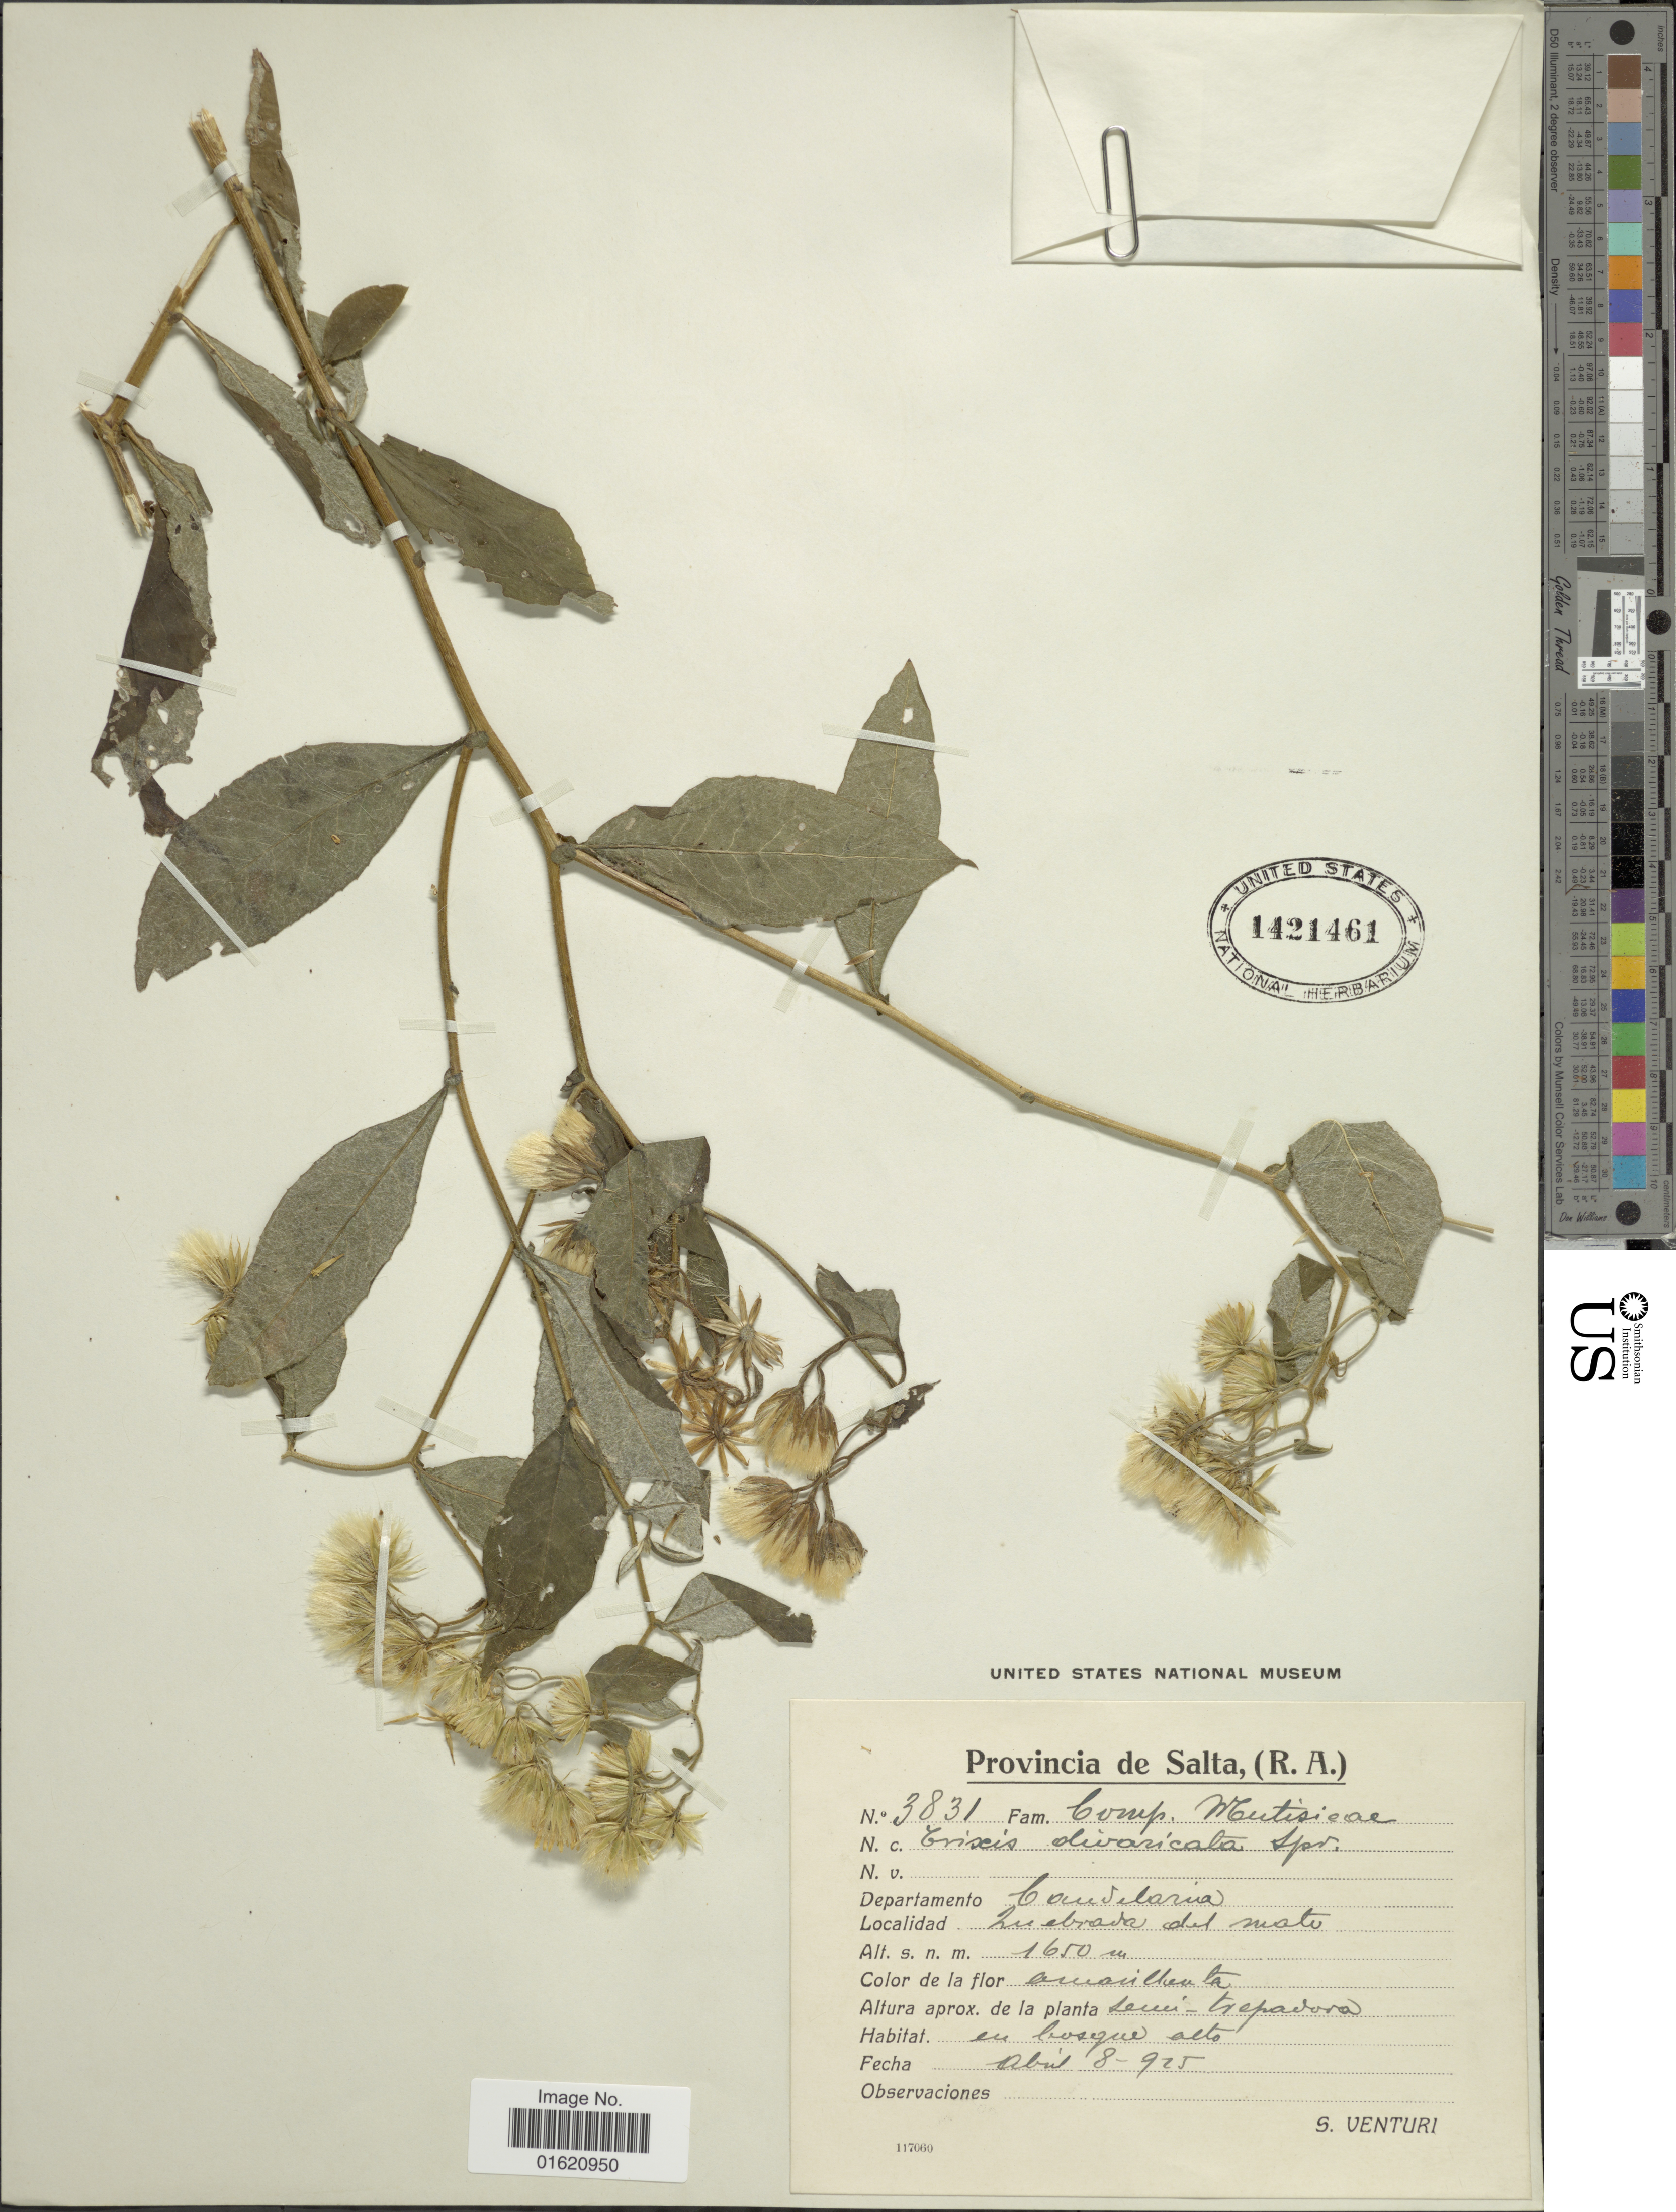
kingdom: Plantae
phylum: Tracheophyta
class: Magnoliopsida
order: Asterales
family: Asteraceae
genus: Trixis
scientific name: Trixis antimenorrhoea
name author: (Schrank) Mart. ex Kuntze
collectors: S. Venturi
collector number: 3831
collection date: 1925-04-08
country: Argentina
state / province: Salta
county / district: Candelaria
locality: Quebrada del mato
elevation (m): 1650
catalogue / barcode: US 1421461